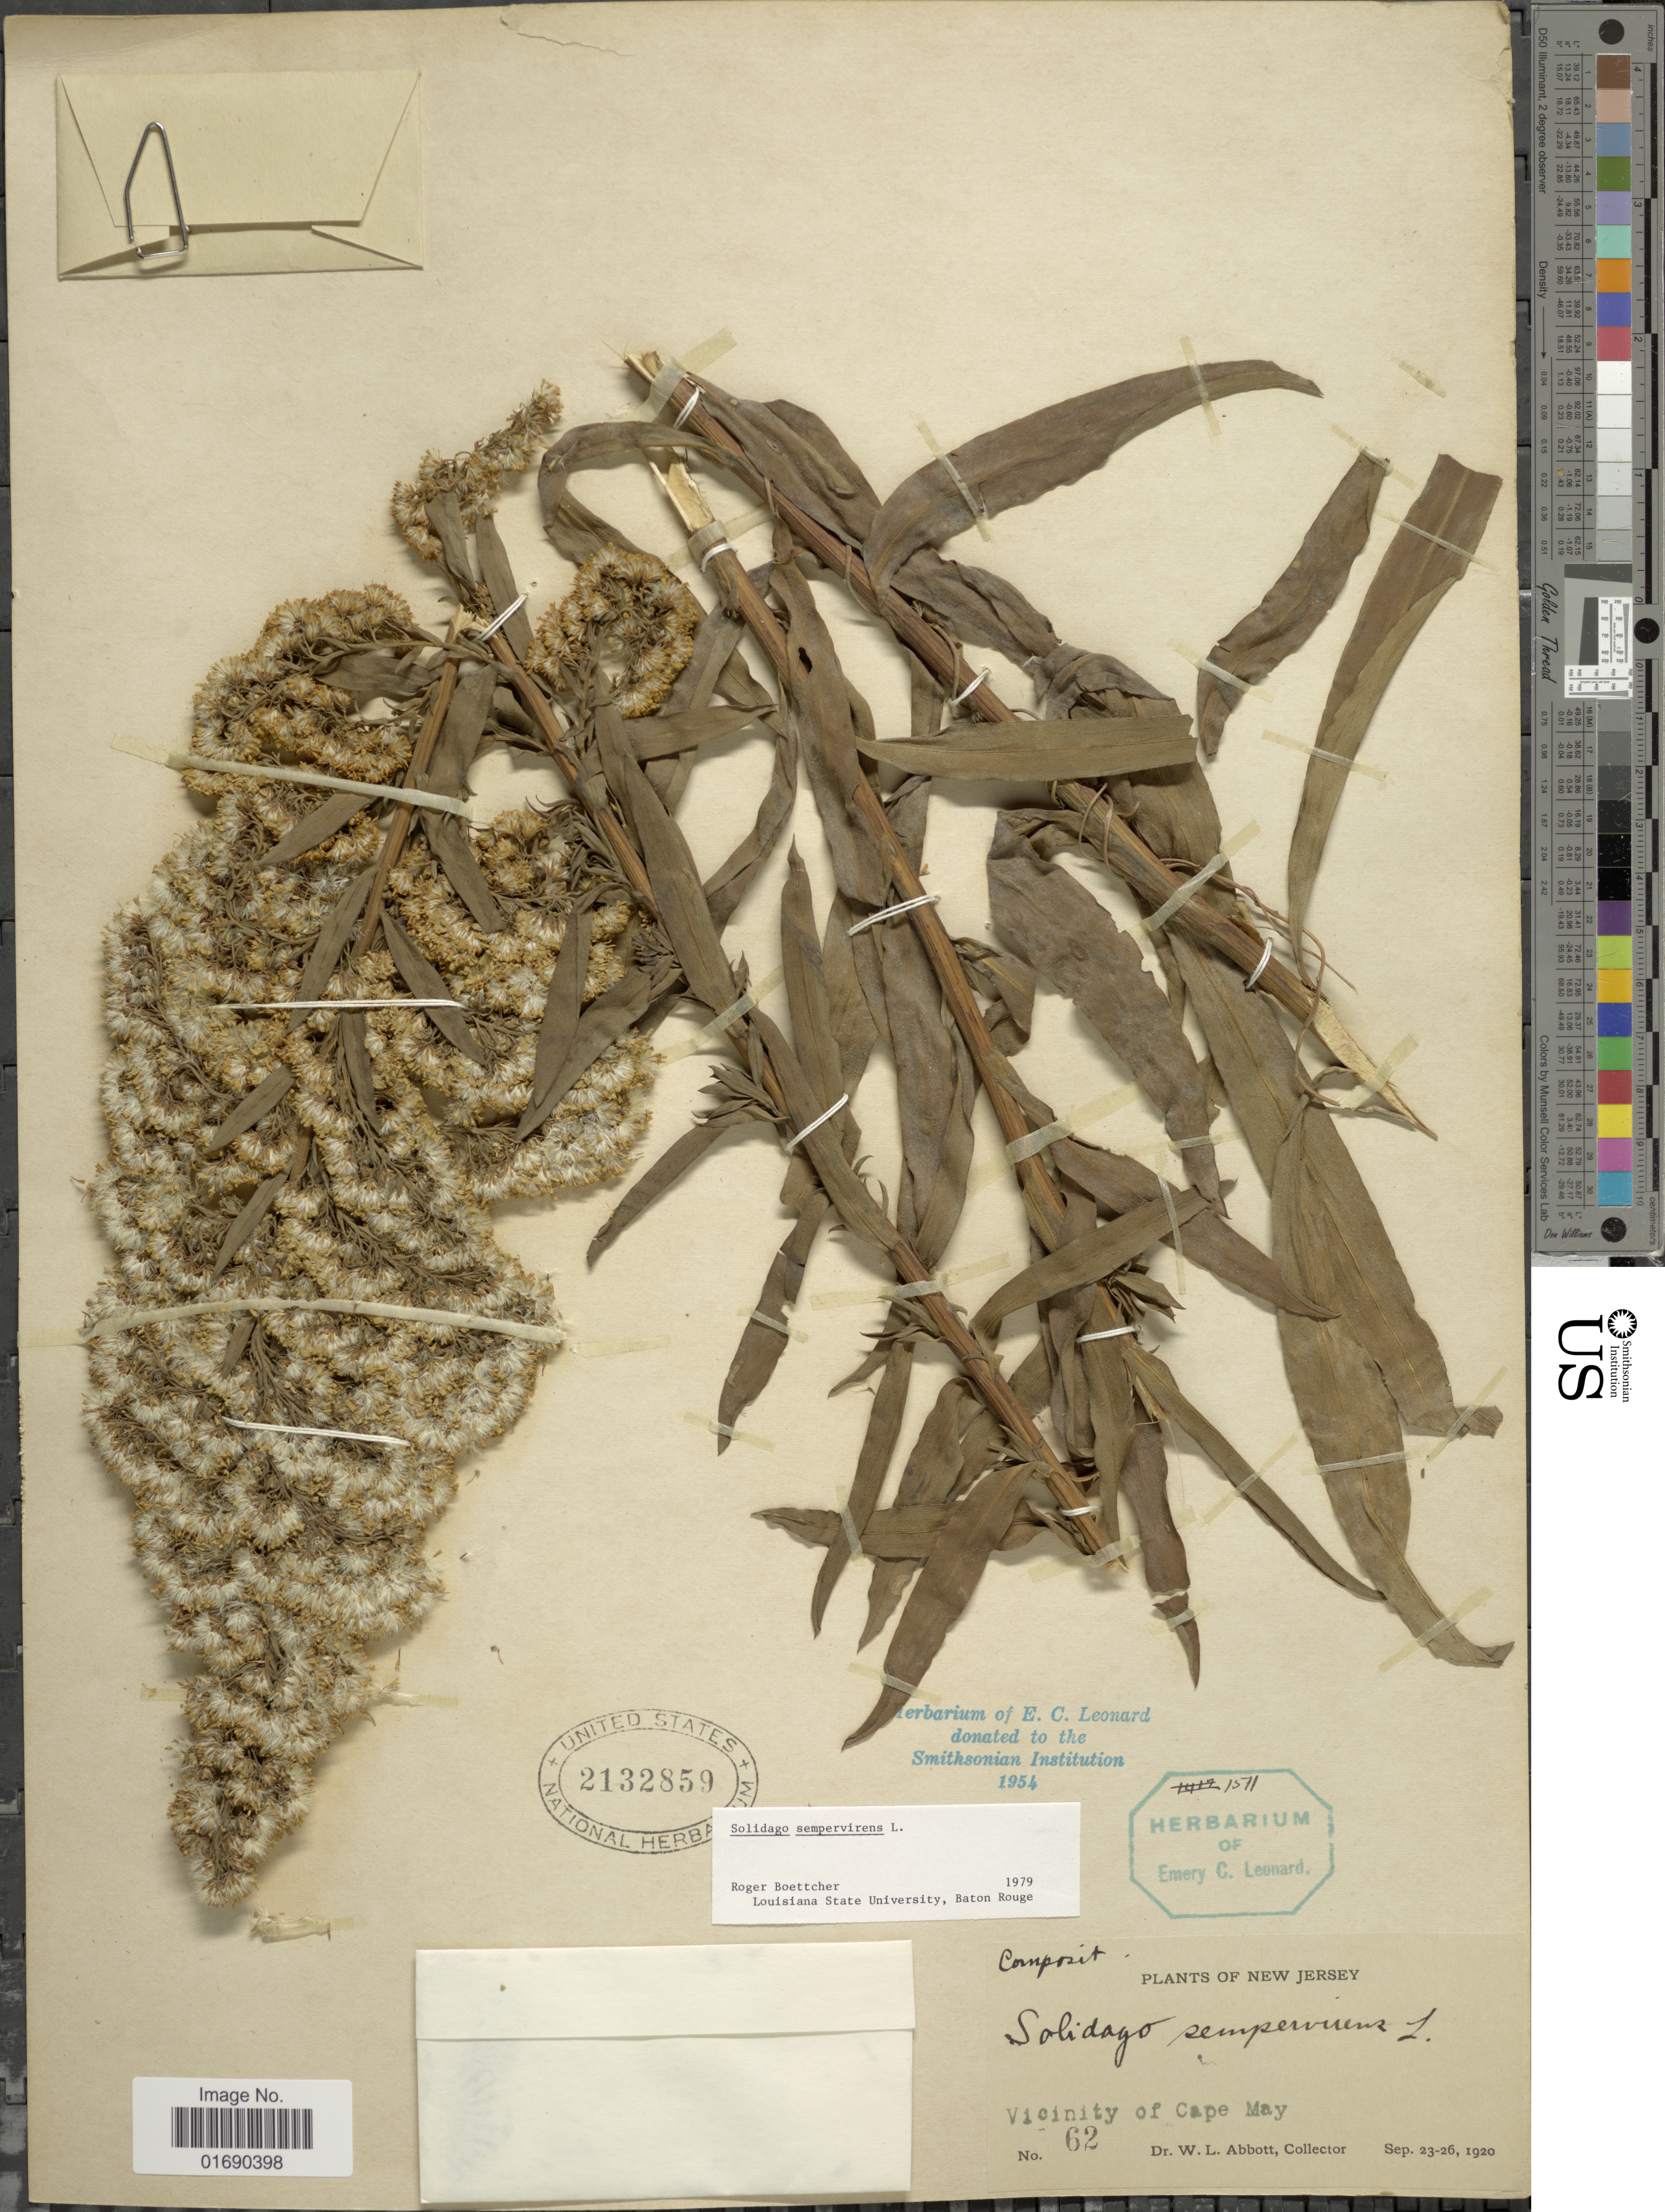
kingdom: Plantae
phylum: Tracheophyta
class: Magnoliopsida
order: Asterales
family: Asteraceae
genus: Solidago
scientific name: Solidago sempervirens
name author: L.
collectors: W. L. Abbott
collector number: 62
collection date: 1920-09-23/1920-09-26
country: United States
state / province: New Jersey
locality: Vicinity of Cape May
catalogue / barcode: US 2132859